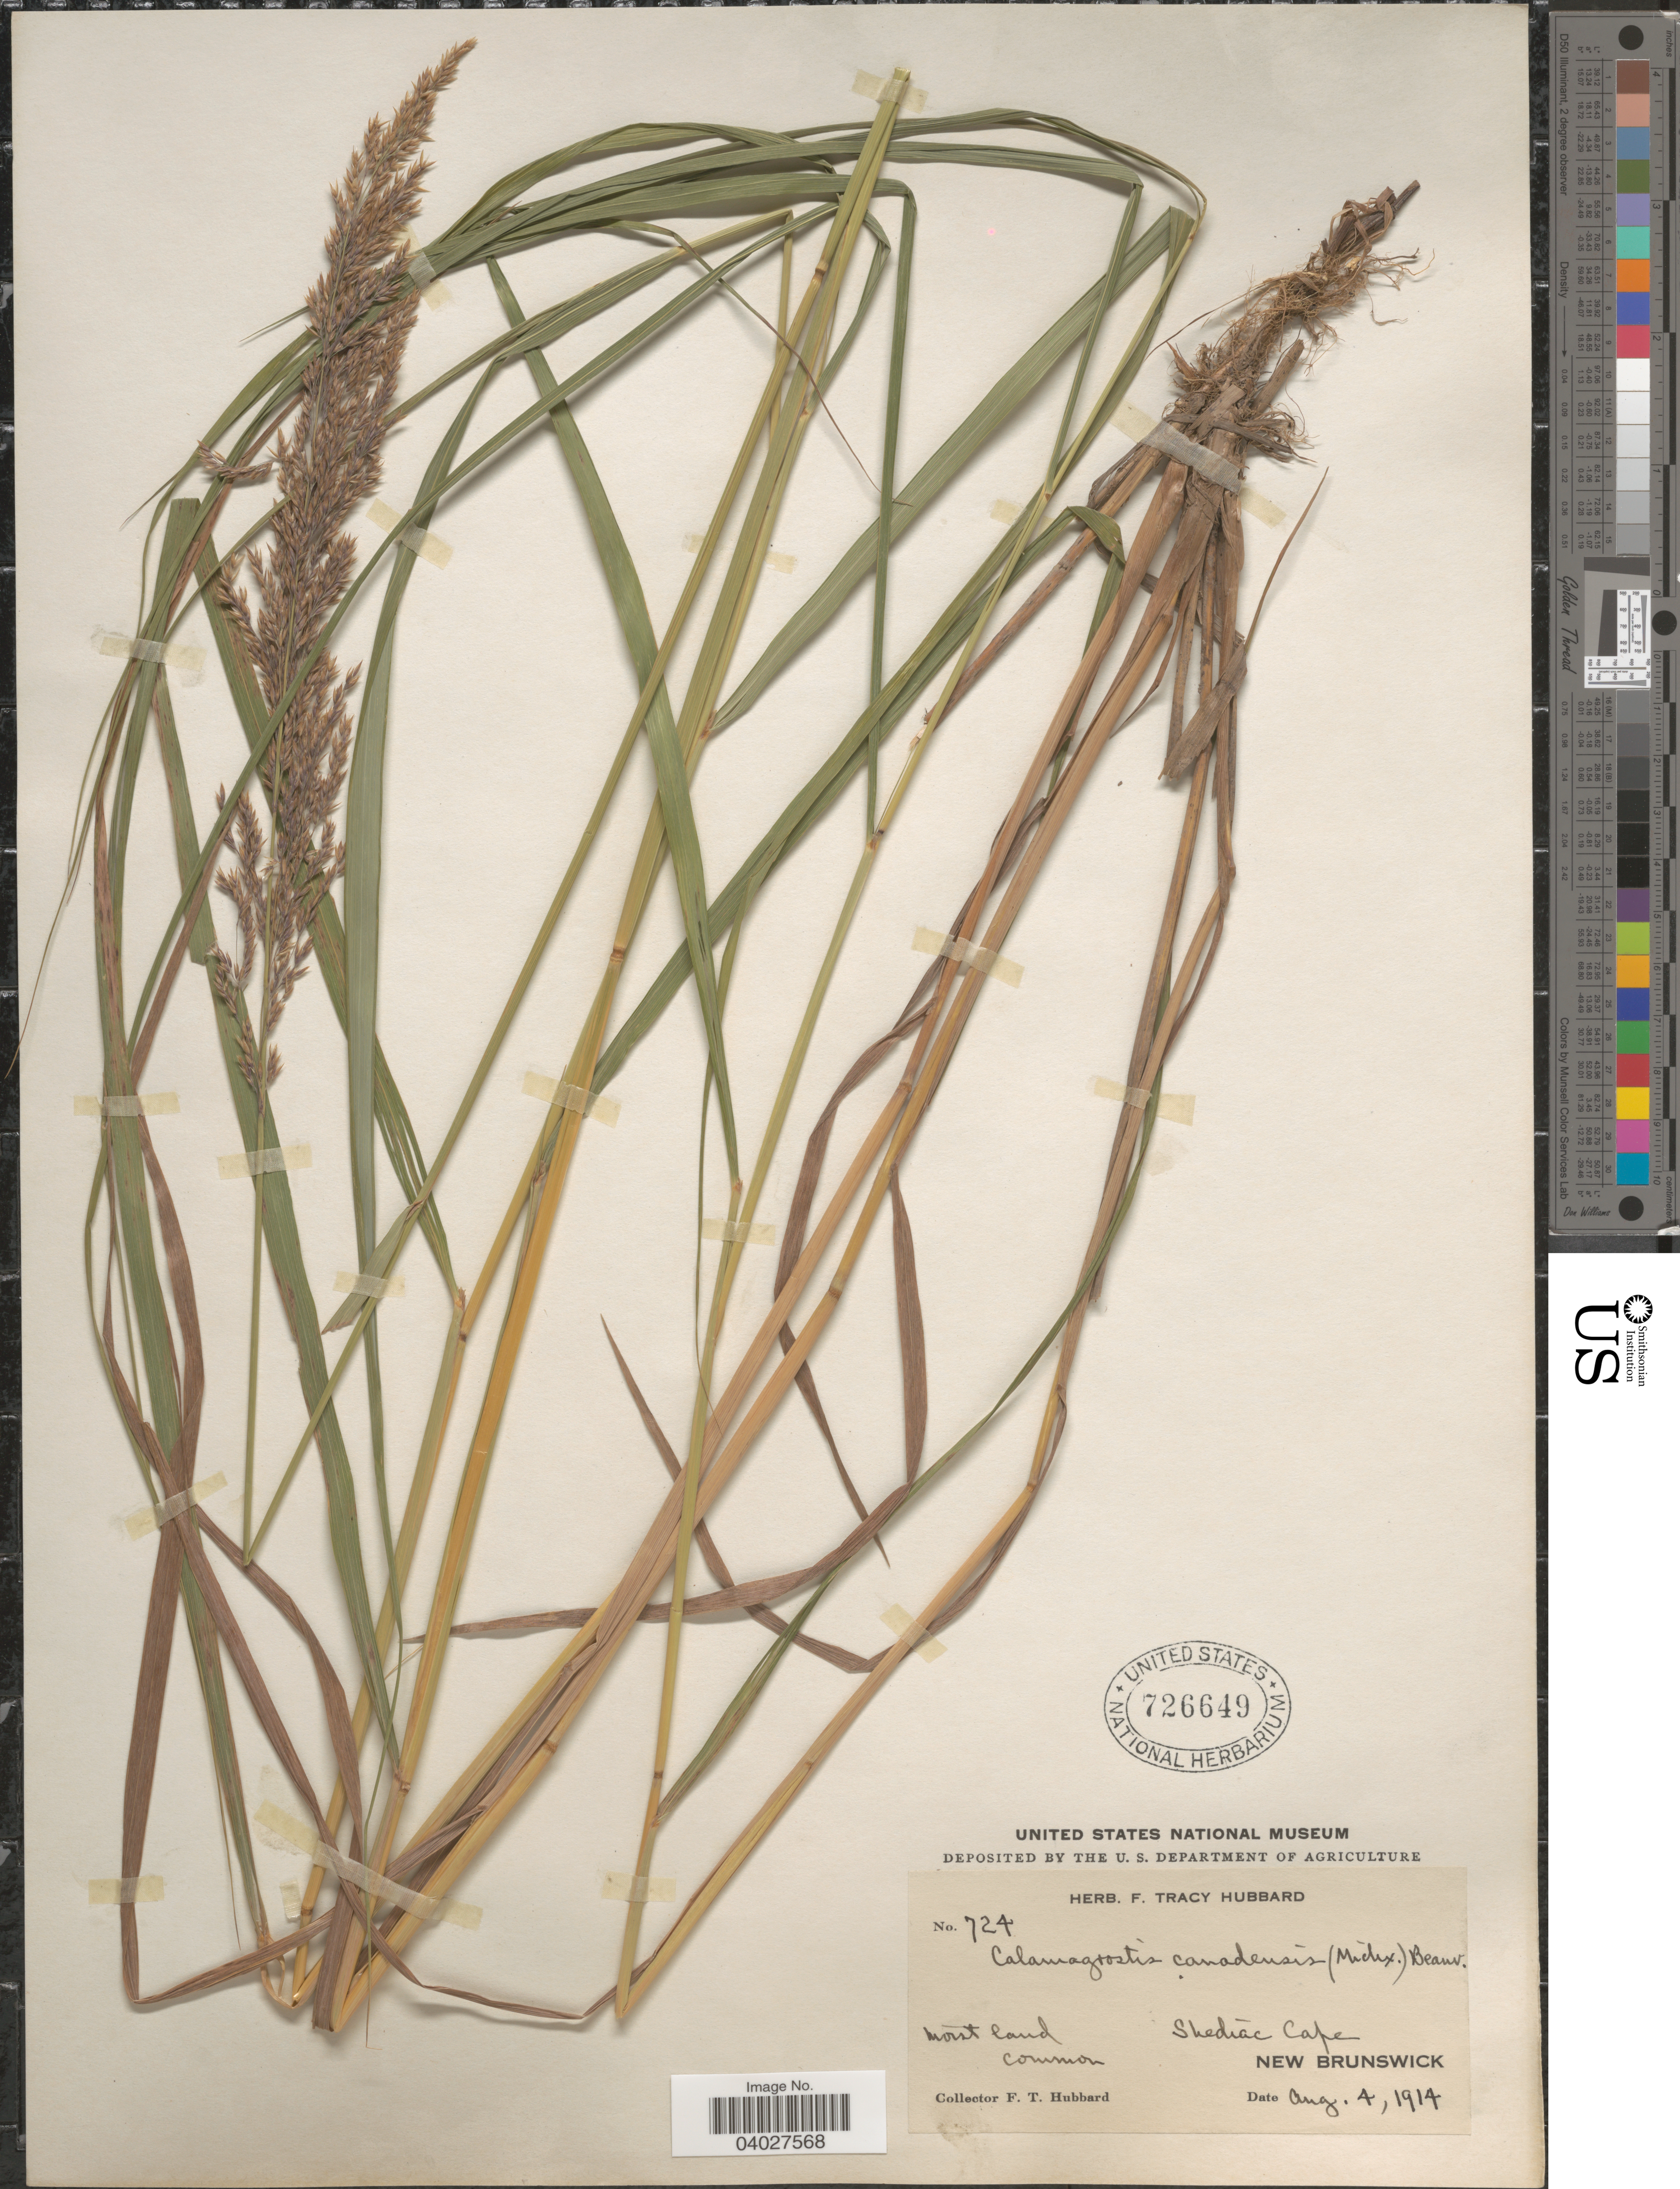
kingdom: Plantae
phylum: Tracheophyta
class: Liliopsida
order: Poales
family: Poaceae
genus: Calamagrostis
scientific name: Calamagrostis canadensis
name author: (Michx.) P. Beauv.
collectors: F. T. Hubbard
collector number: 724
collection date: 1914-08-04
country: Canada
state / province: New Brunswick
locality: Shediac Cape.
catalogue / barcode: US 726649